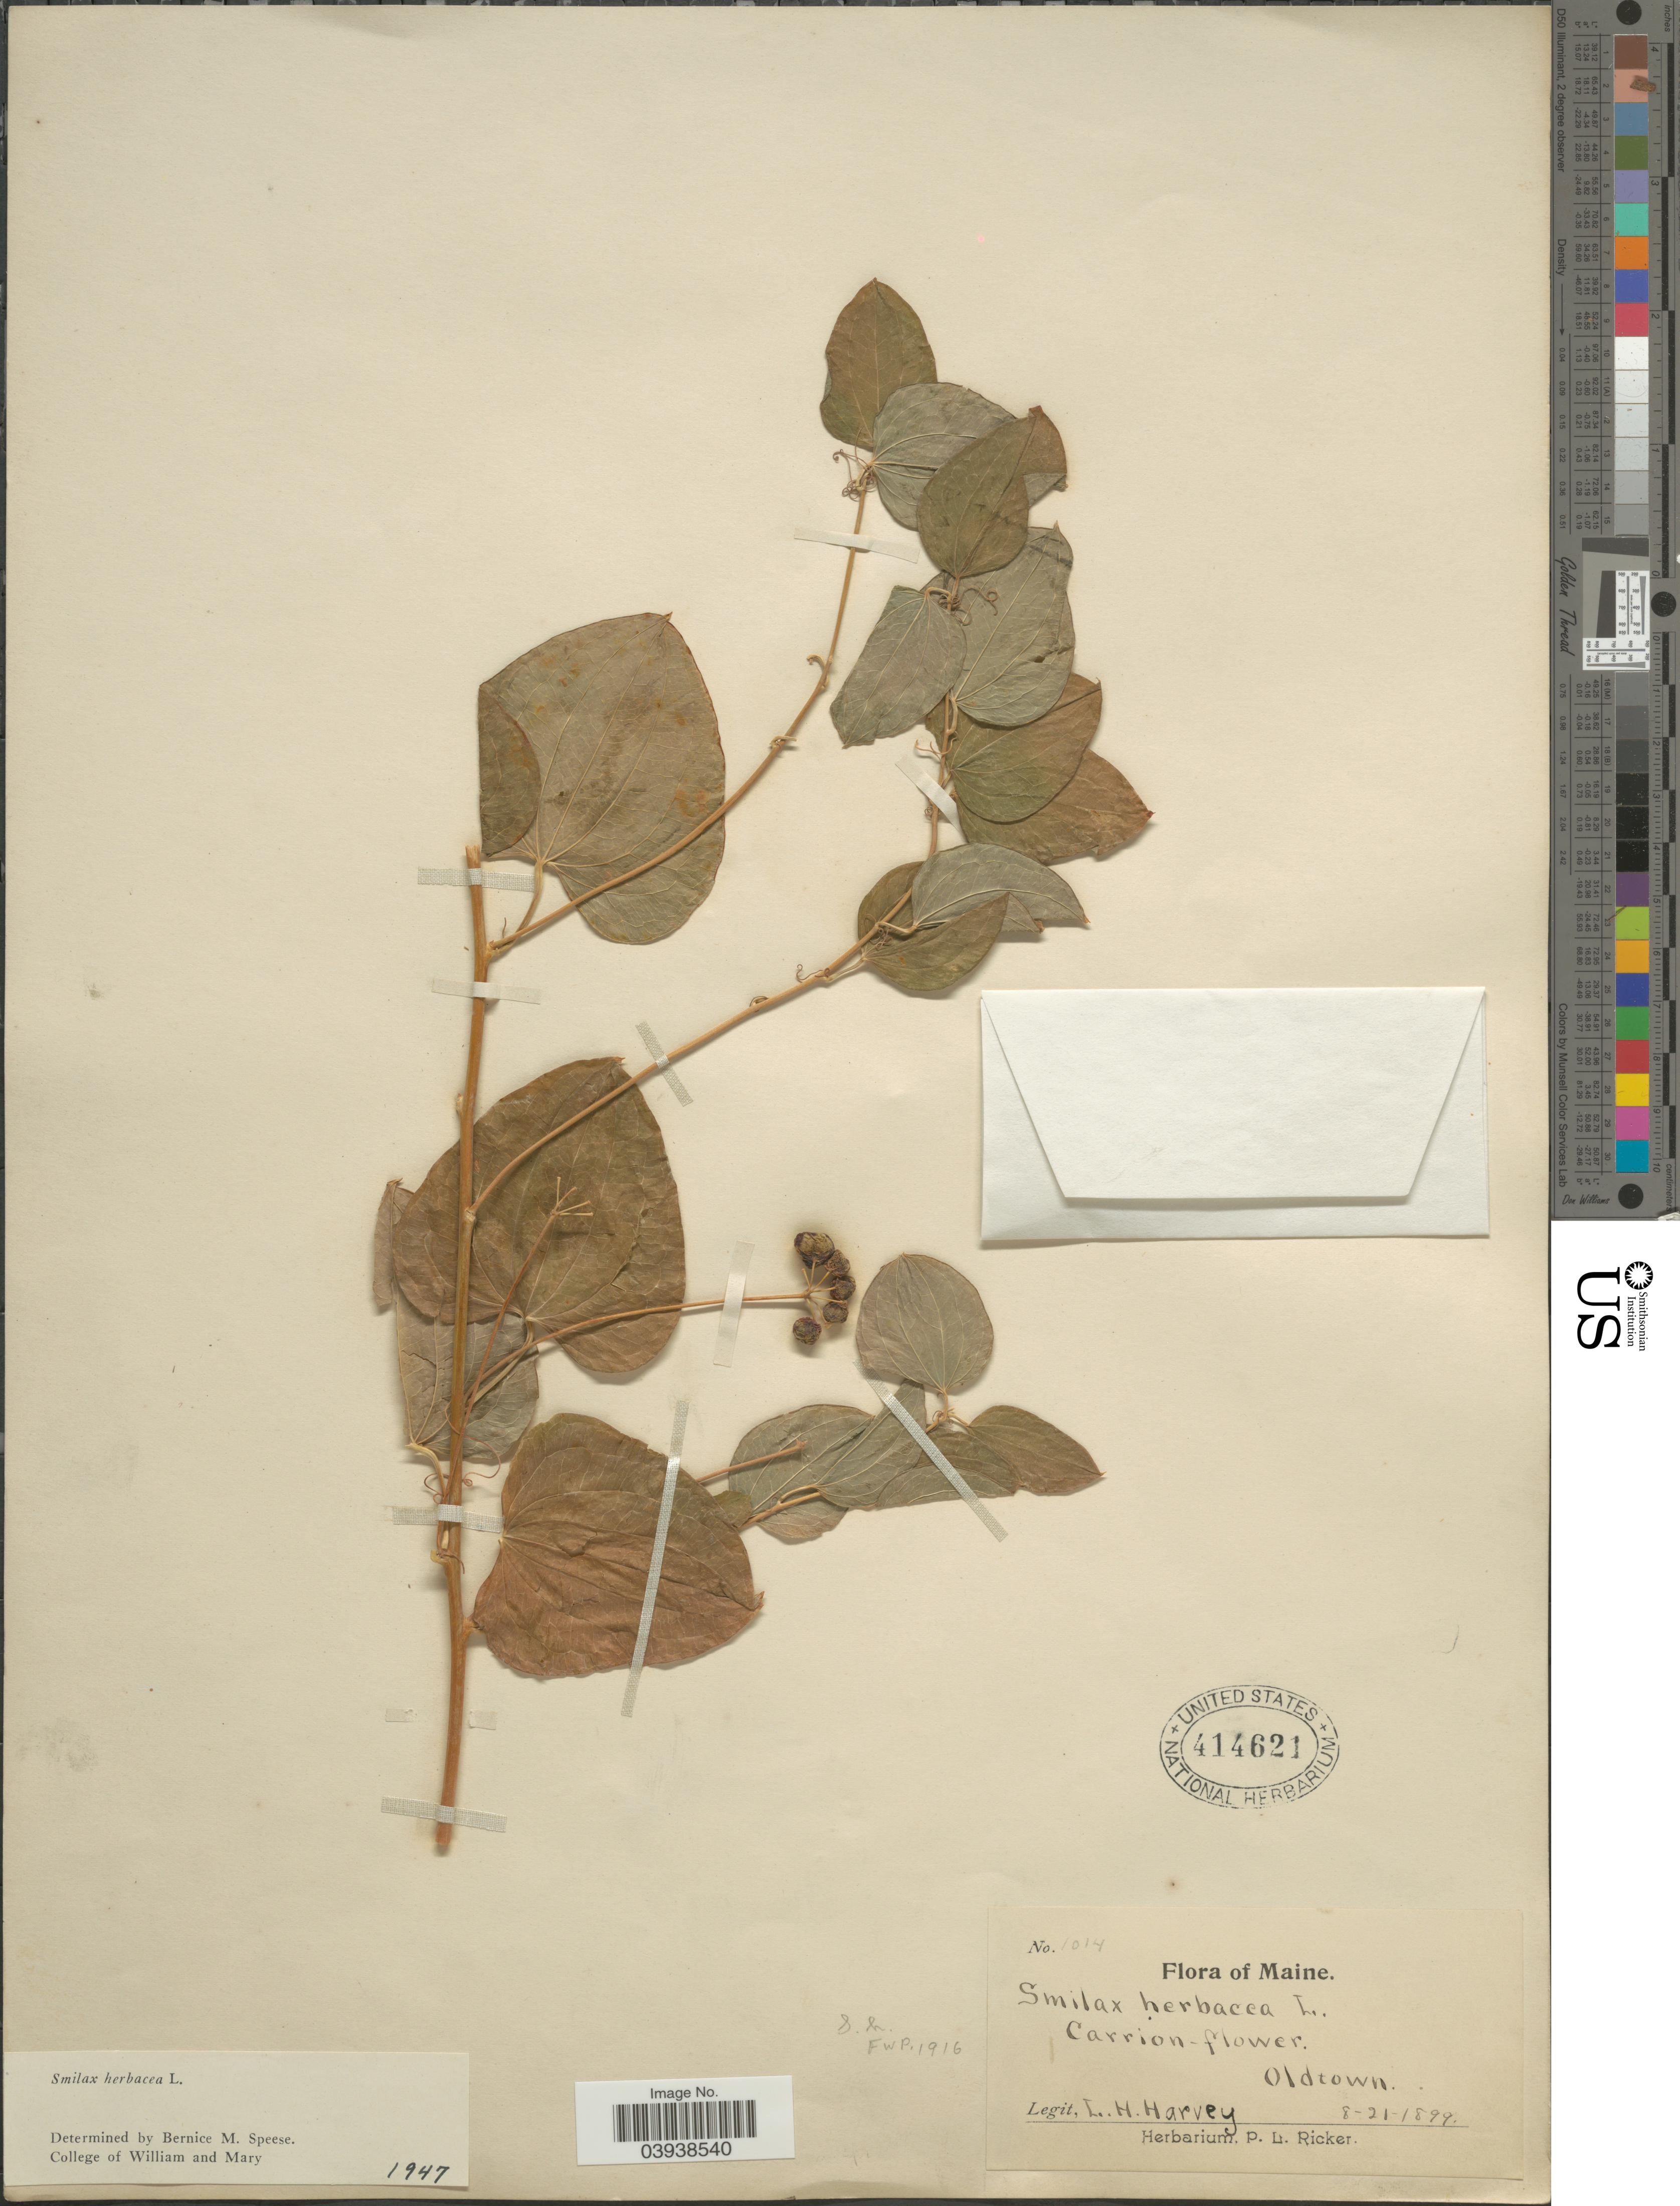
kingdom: Plantae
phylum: Tracheophyta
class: Liliopsida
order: Liliales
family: Smilacaceae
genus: Smilax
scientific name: Smilax herbacea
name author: L.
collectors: L. H. Harvey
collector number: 1014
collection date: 1899-08-21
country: United States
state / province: Maine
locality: Oldtown.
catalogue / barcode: US 414621